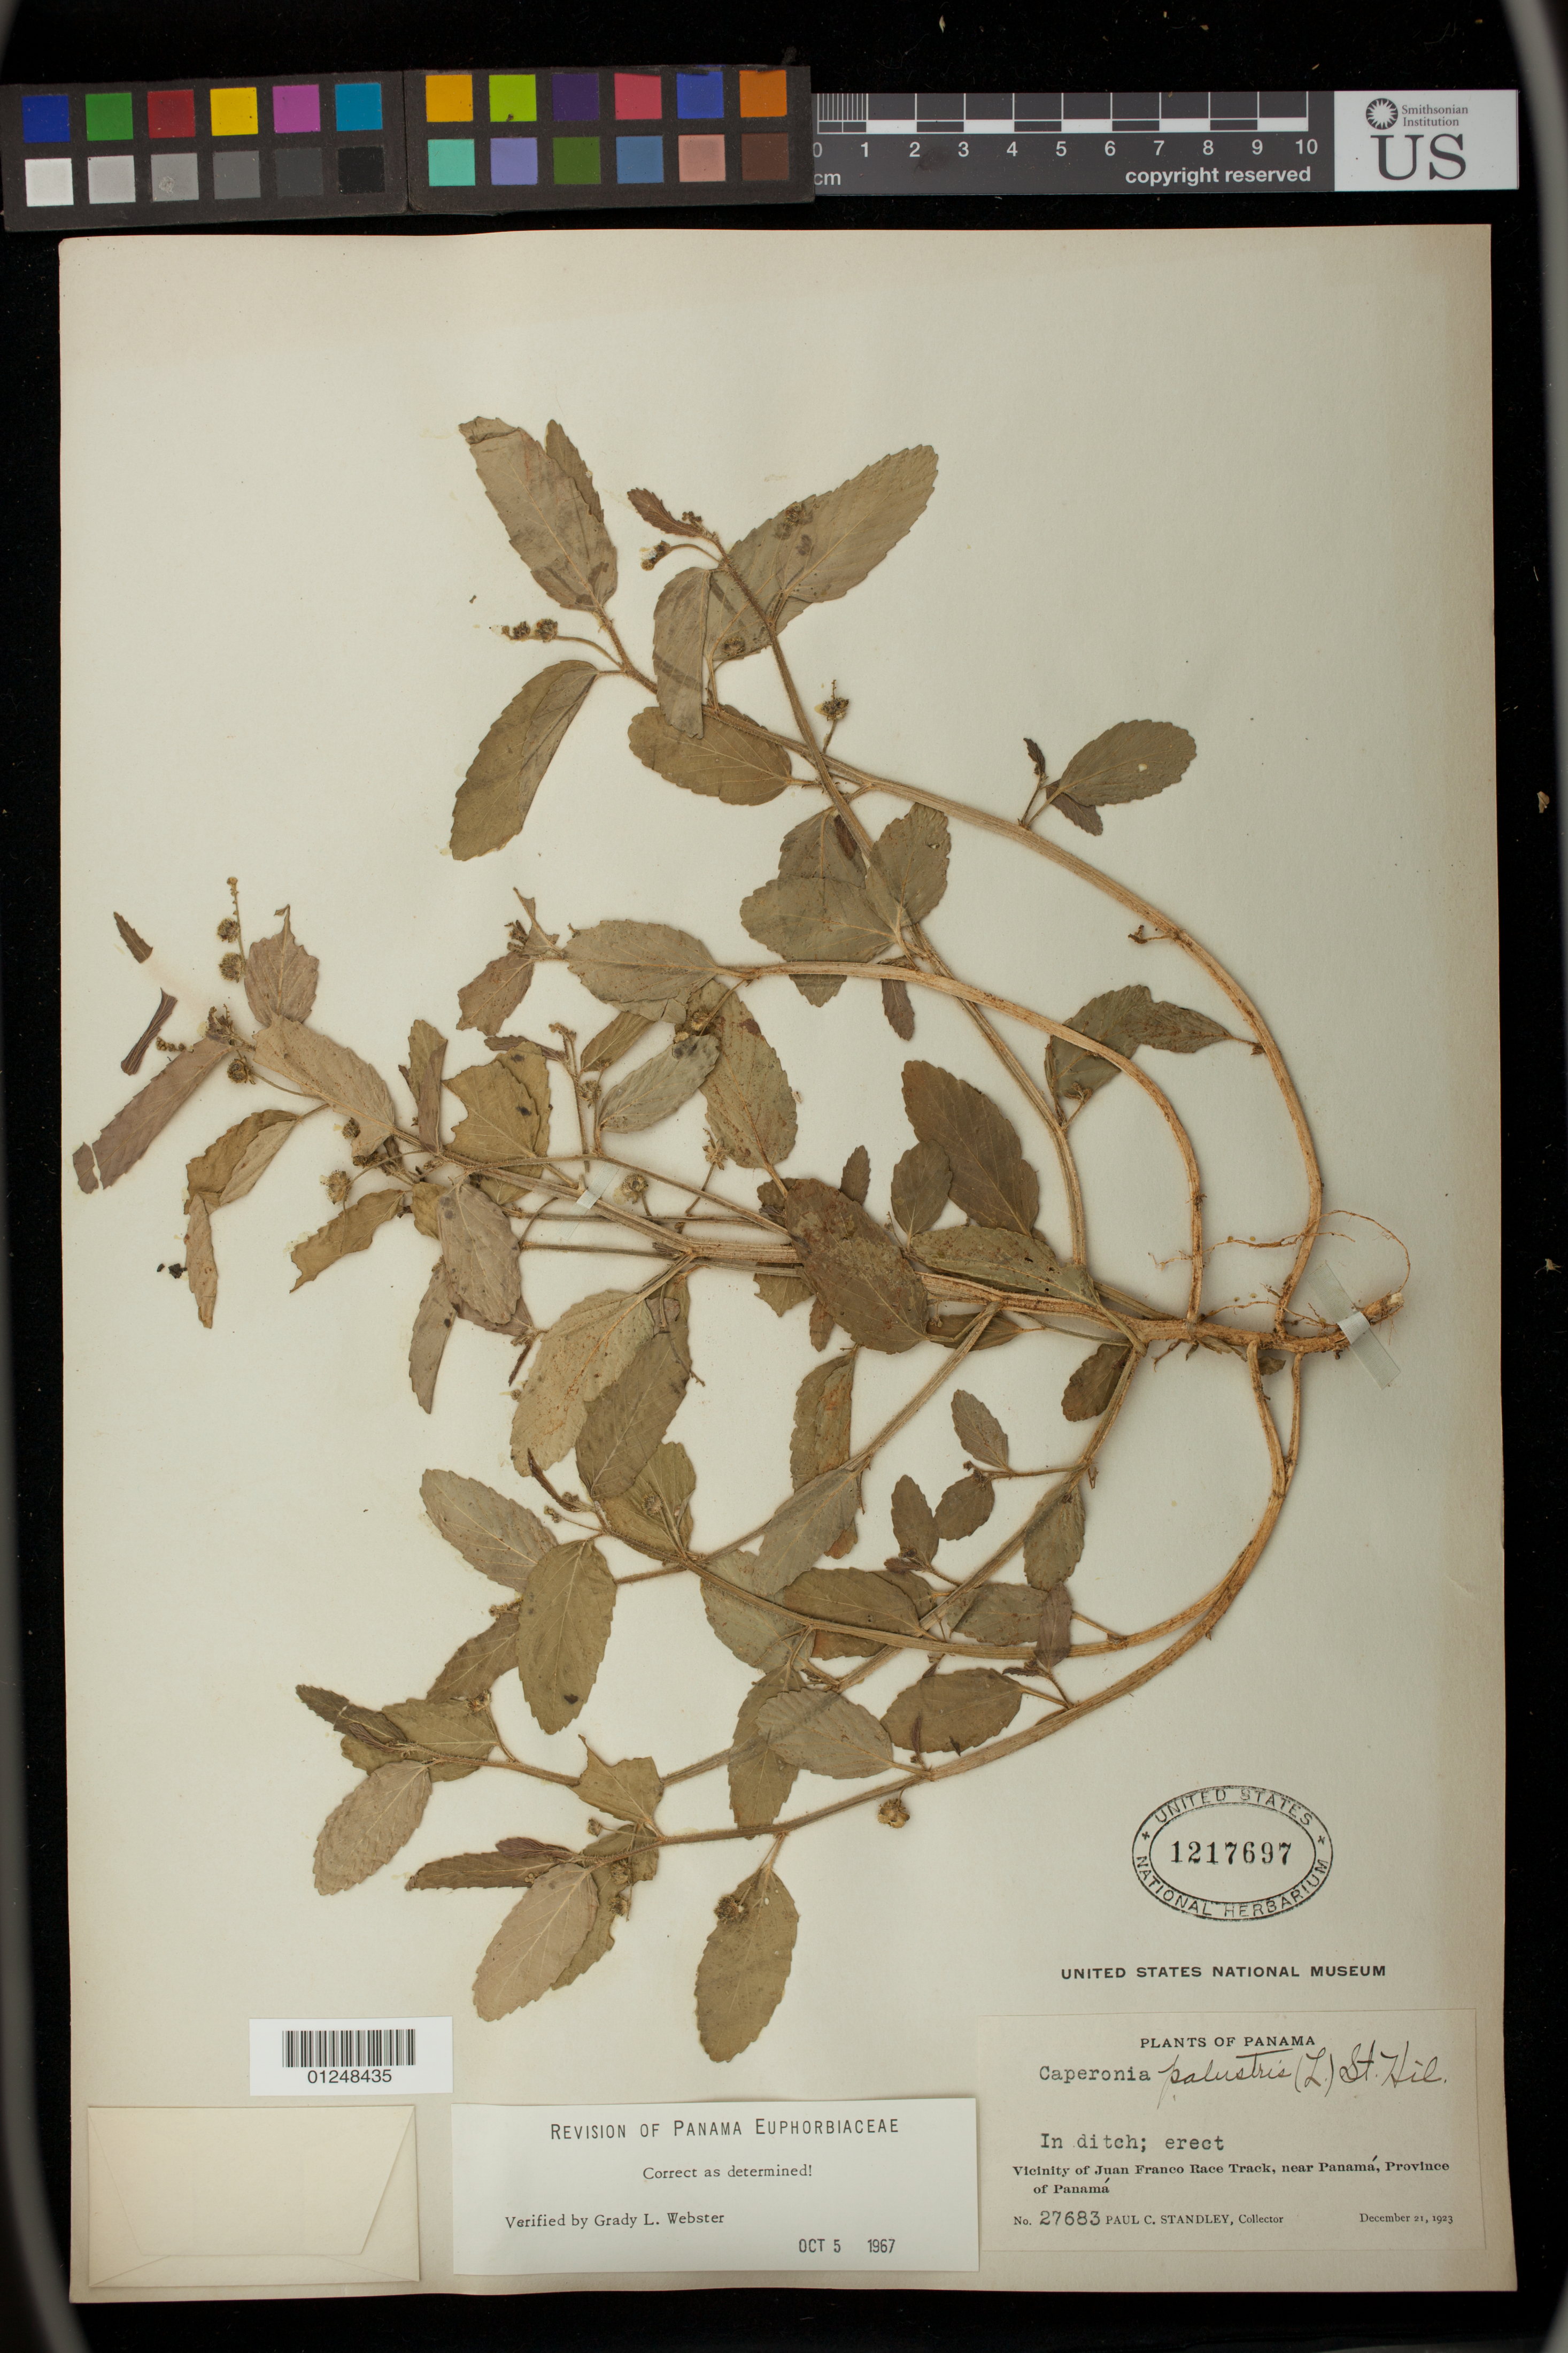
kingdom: Plantae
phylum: Tracheophyta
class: Magnoliopsida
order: Malpighiales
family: Euphorbiaceae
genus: Caperonia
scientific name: Caperonia palustris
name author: (L.) A. St.-Hil.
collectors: P. C. Standley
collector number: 27683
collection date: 1923-12-21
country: Panama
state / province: Panamá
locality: Vicinity of Juan Franco Race Track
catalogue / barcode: US 1217697